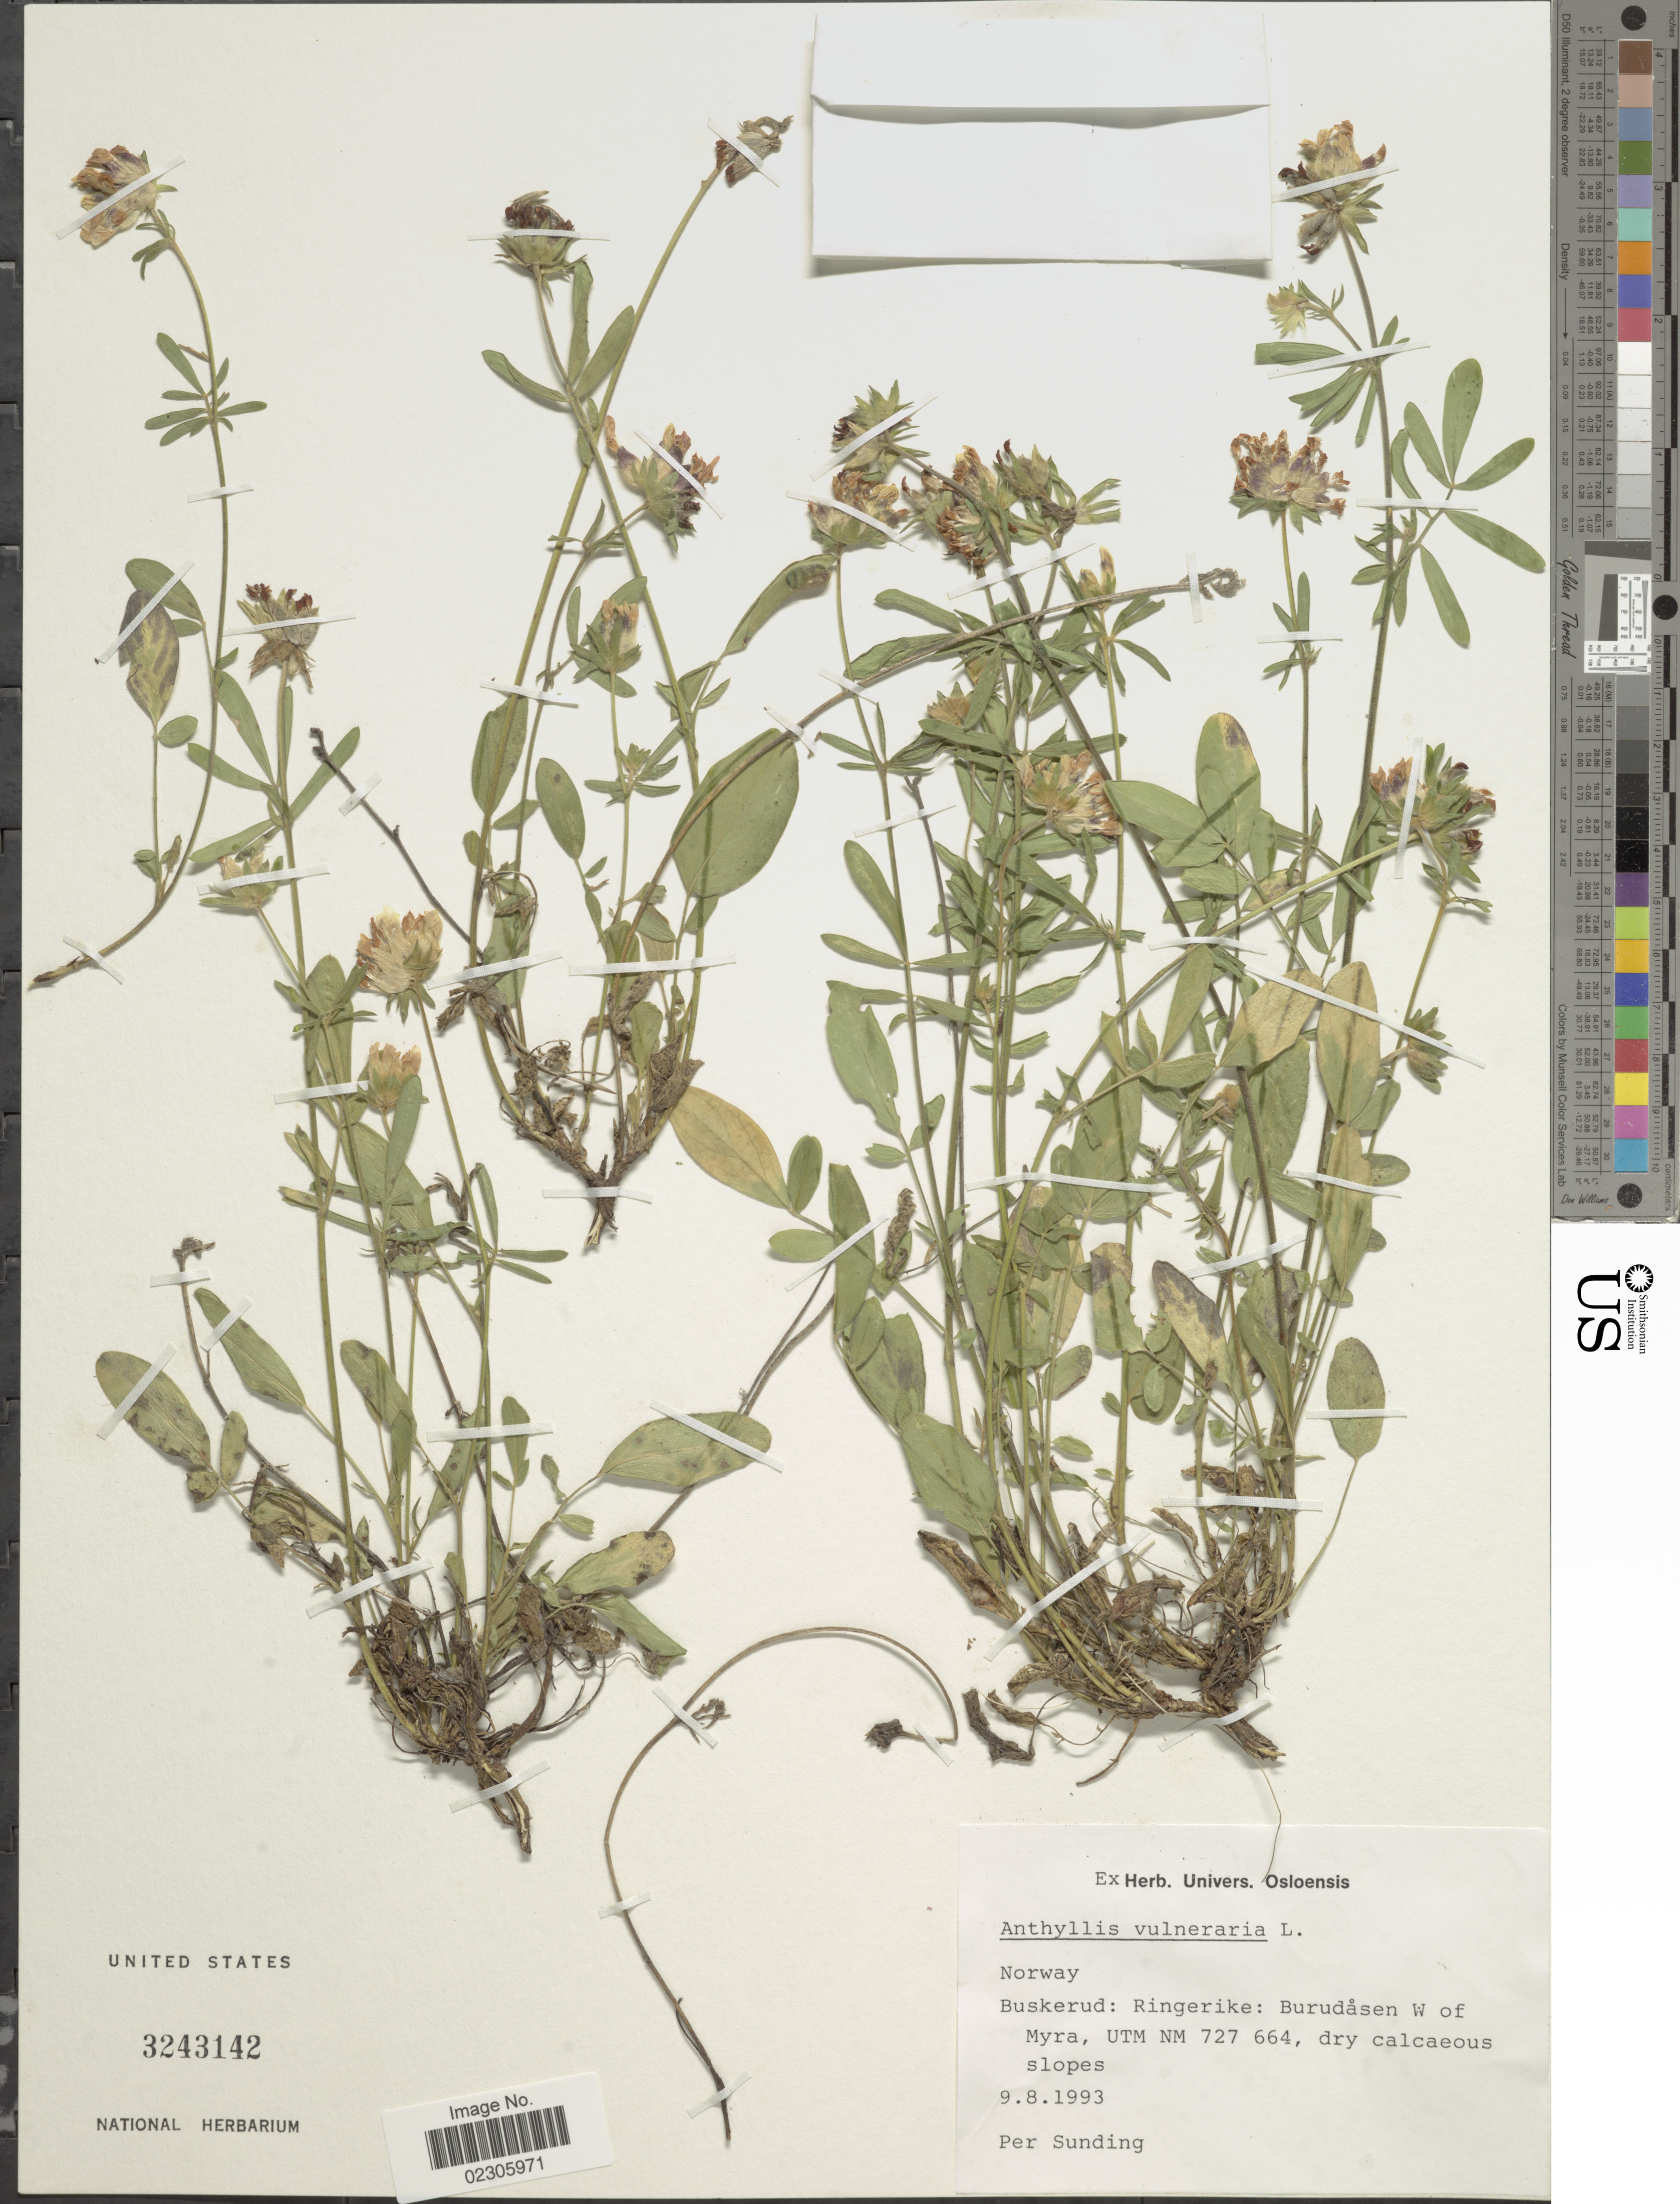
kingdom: Plantae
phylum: Tracheophyta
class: Magnoliopsida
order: Fabales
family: Fabaceae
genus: Anthyllis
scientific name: Anthyllis vulneraria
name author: L.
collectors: P. O. Sunding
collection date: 1993-08-09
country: Norway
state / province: Buskerud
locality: Ringerike, Burudasen, W of Myra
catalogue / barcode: US 3243142